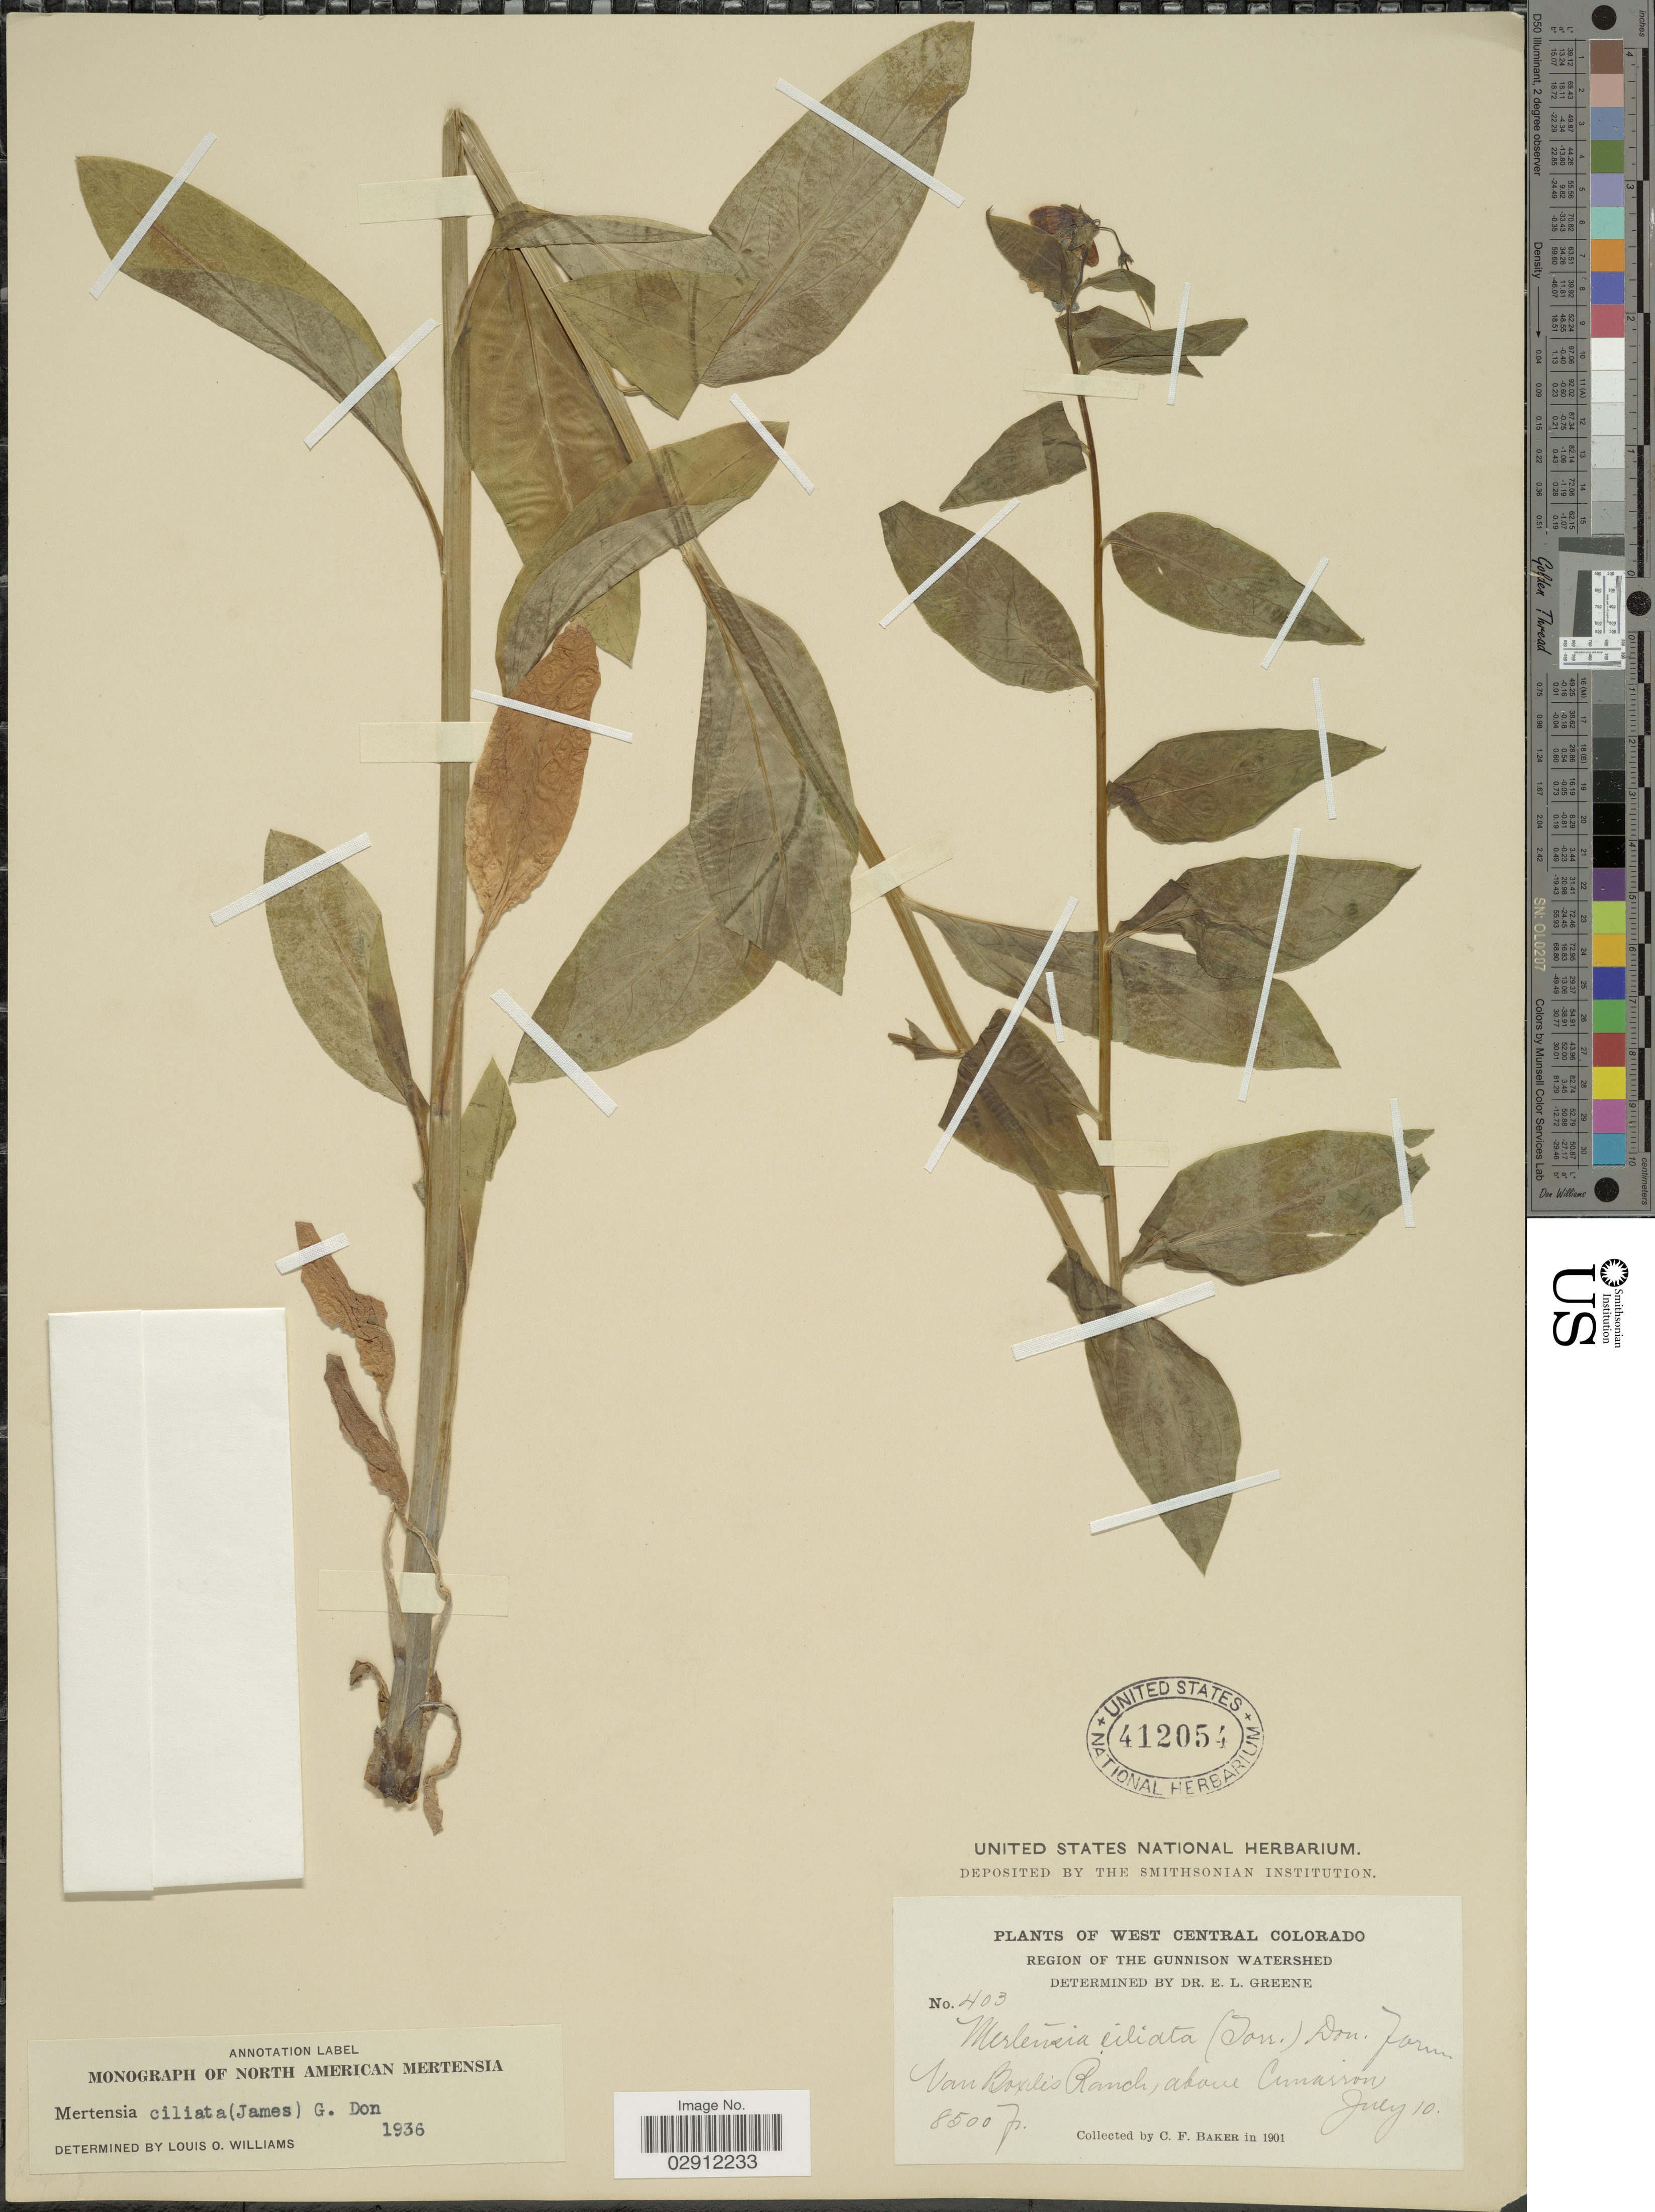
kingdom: Plantae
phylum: Tracheophyta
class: Magnoliopsida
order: Boraginales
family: Boraginaceae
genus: Mertensia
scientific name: Mertensia ciliata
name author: (James) G. Don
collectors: C. F. Baker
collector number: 403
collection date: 1901-07-10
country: United States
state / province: Colorado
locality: West Central Colorado. Region of the Gunnison watershed. Van Boxle's Ranch, above Cimarron.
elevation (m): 2591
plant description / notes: Corrected "Van Boxele's Ranch" to "Van Boxle's Ranch".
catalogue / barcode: US 412054